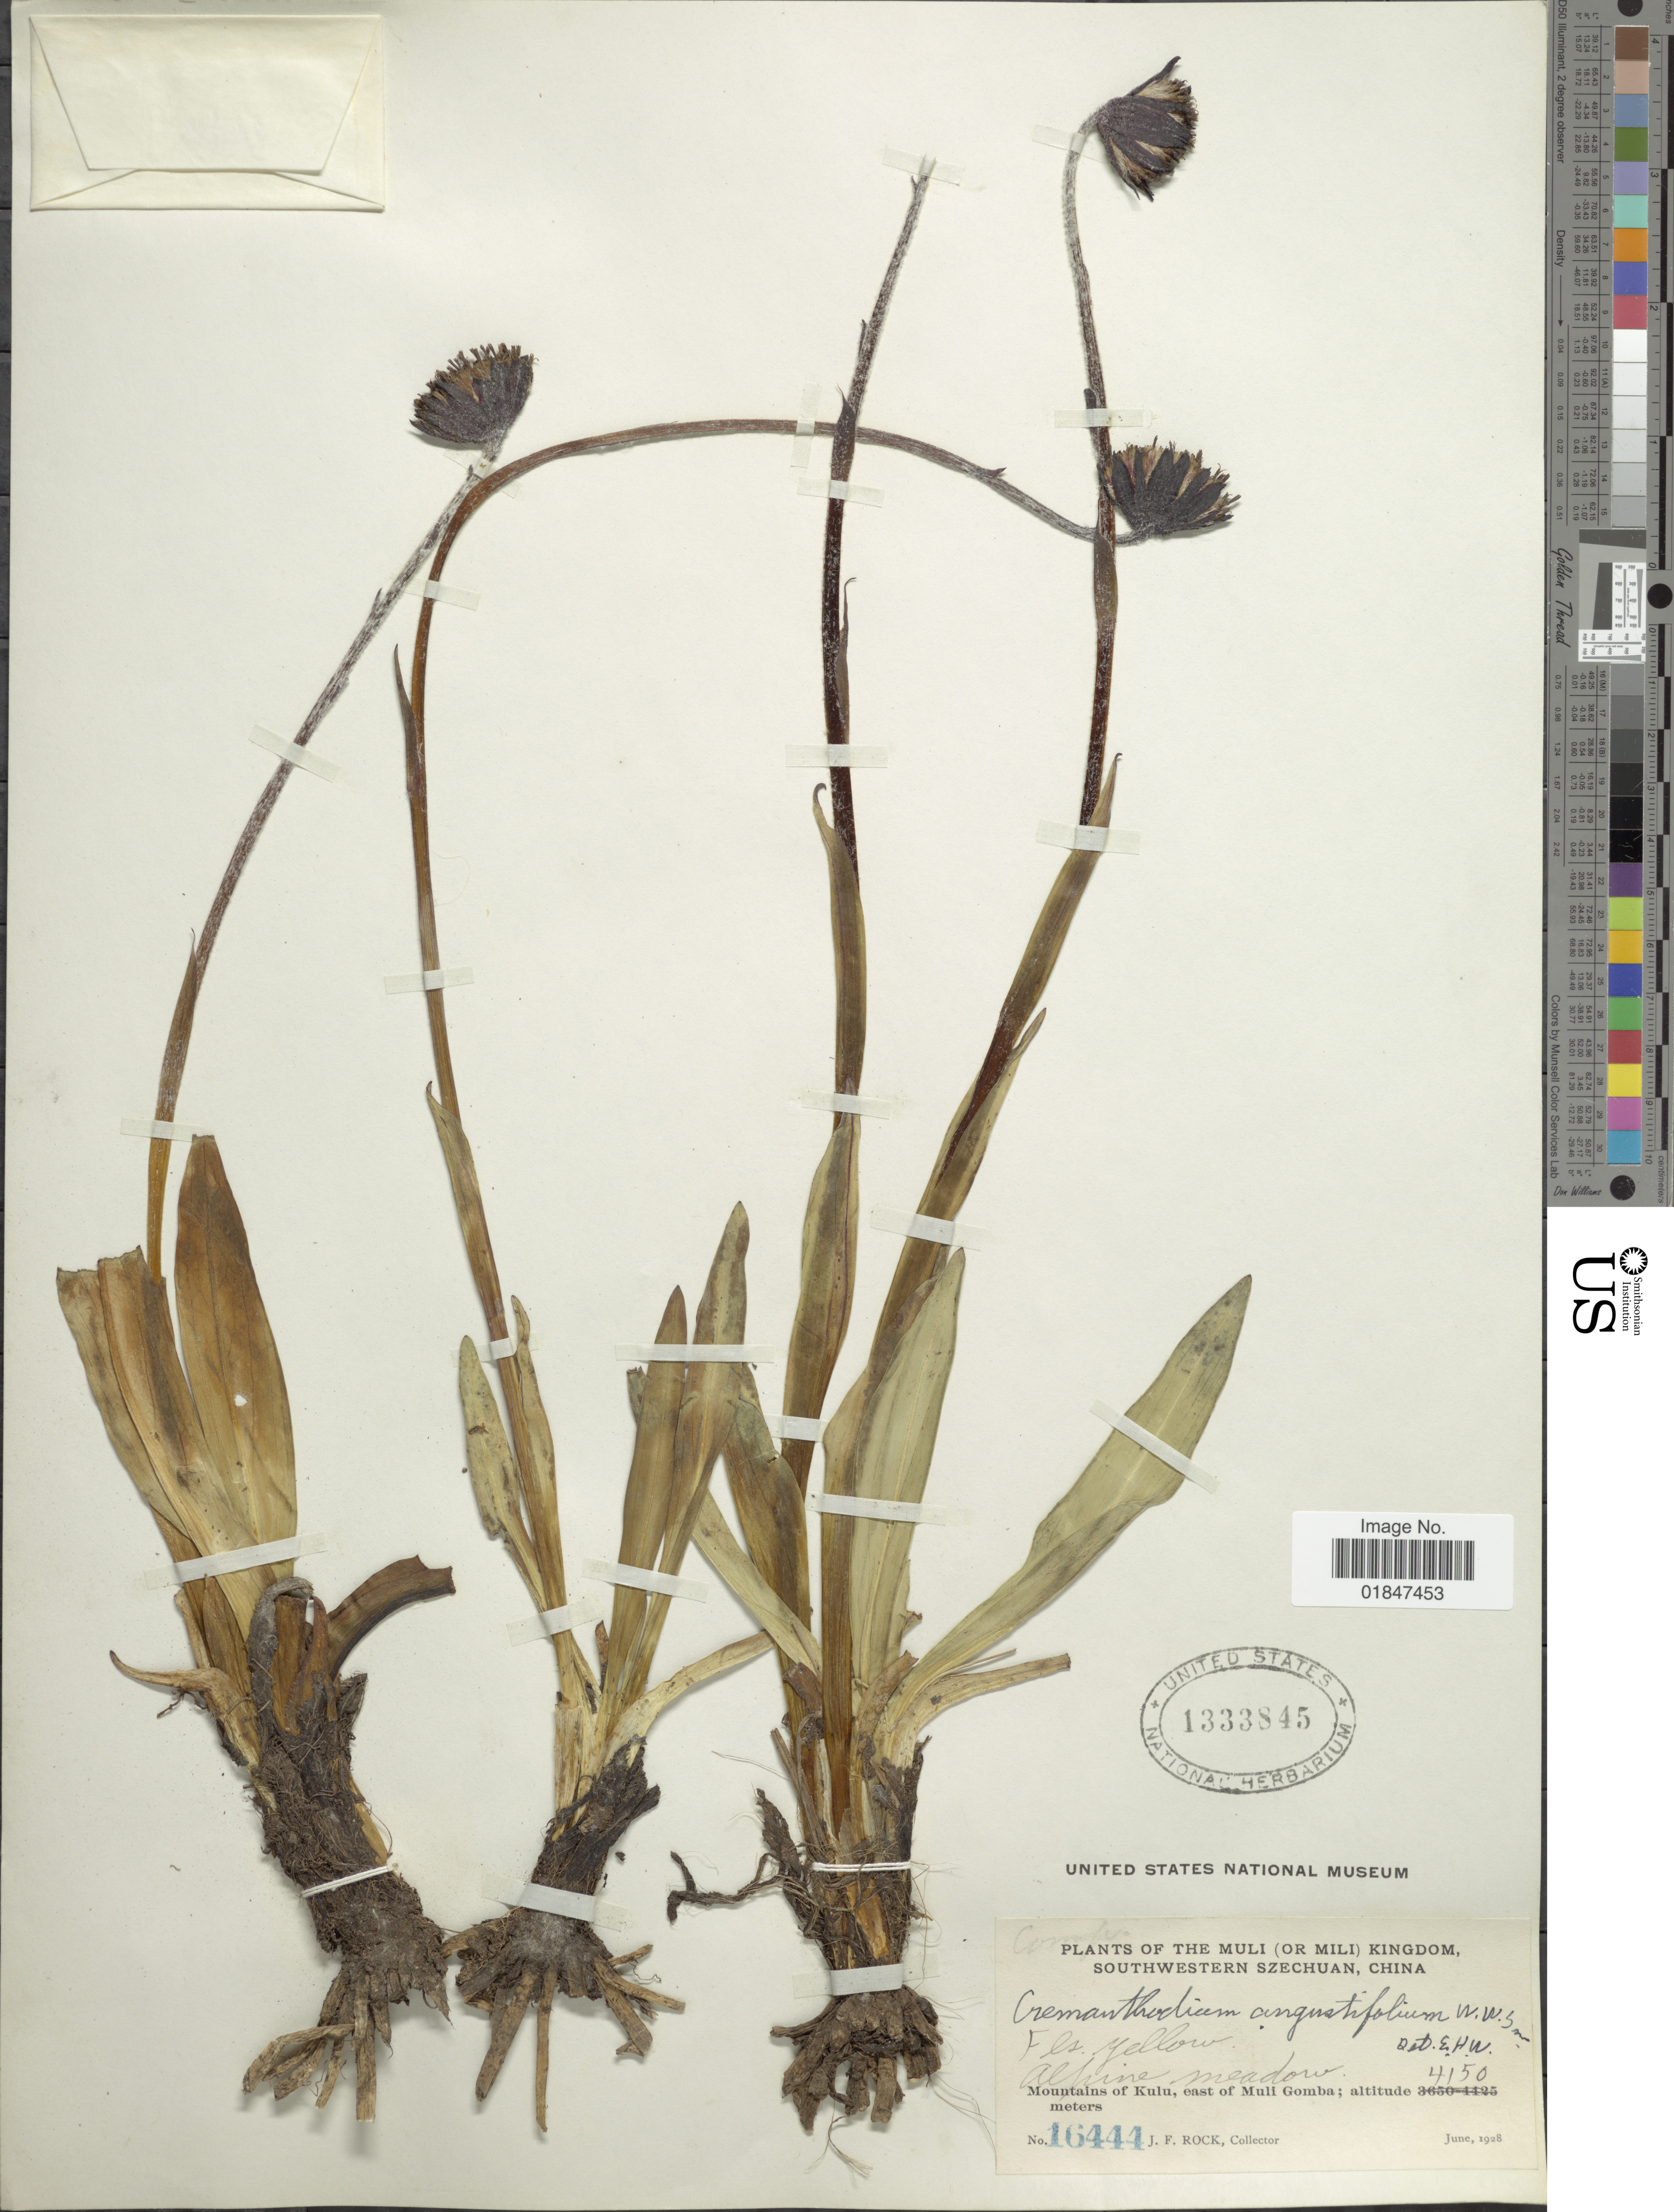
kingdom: Plantae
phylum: Tracheophyta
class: Magnoliopsida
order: Asterales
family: Asteraceae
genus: Cremanthodium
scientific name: Cremanthodium angustifolium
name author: W.W. Sm.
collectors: J. Rock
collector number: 16444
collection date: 1928-06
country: China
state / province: Sichuan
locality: The Muli (or Mili) Kingdon, Southwestern Szechuan, Mountains of Kulu, east of Muli Gomba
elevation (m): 4150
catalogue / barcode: US 1333845